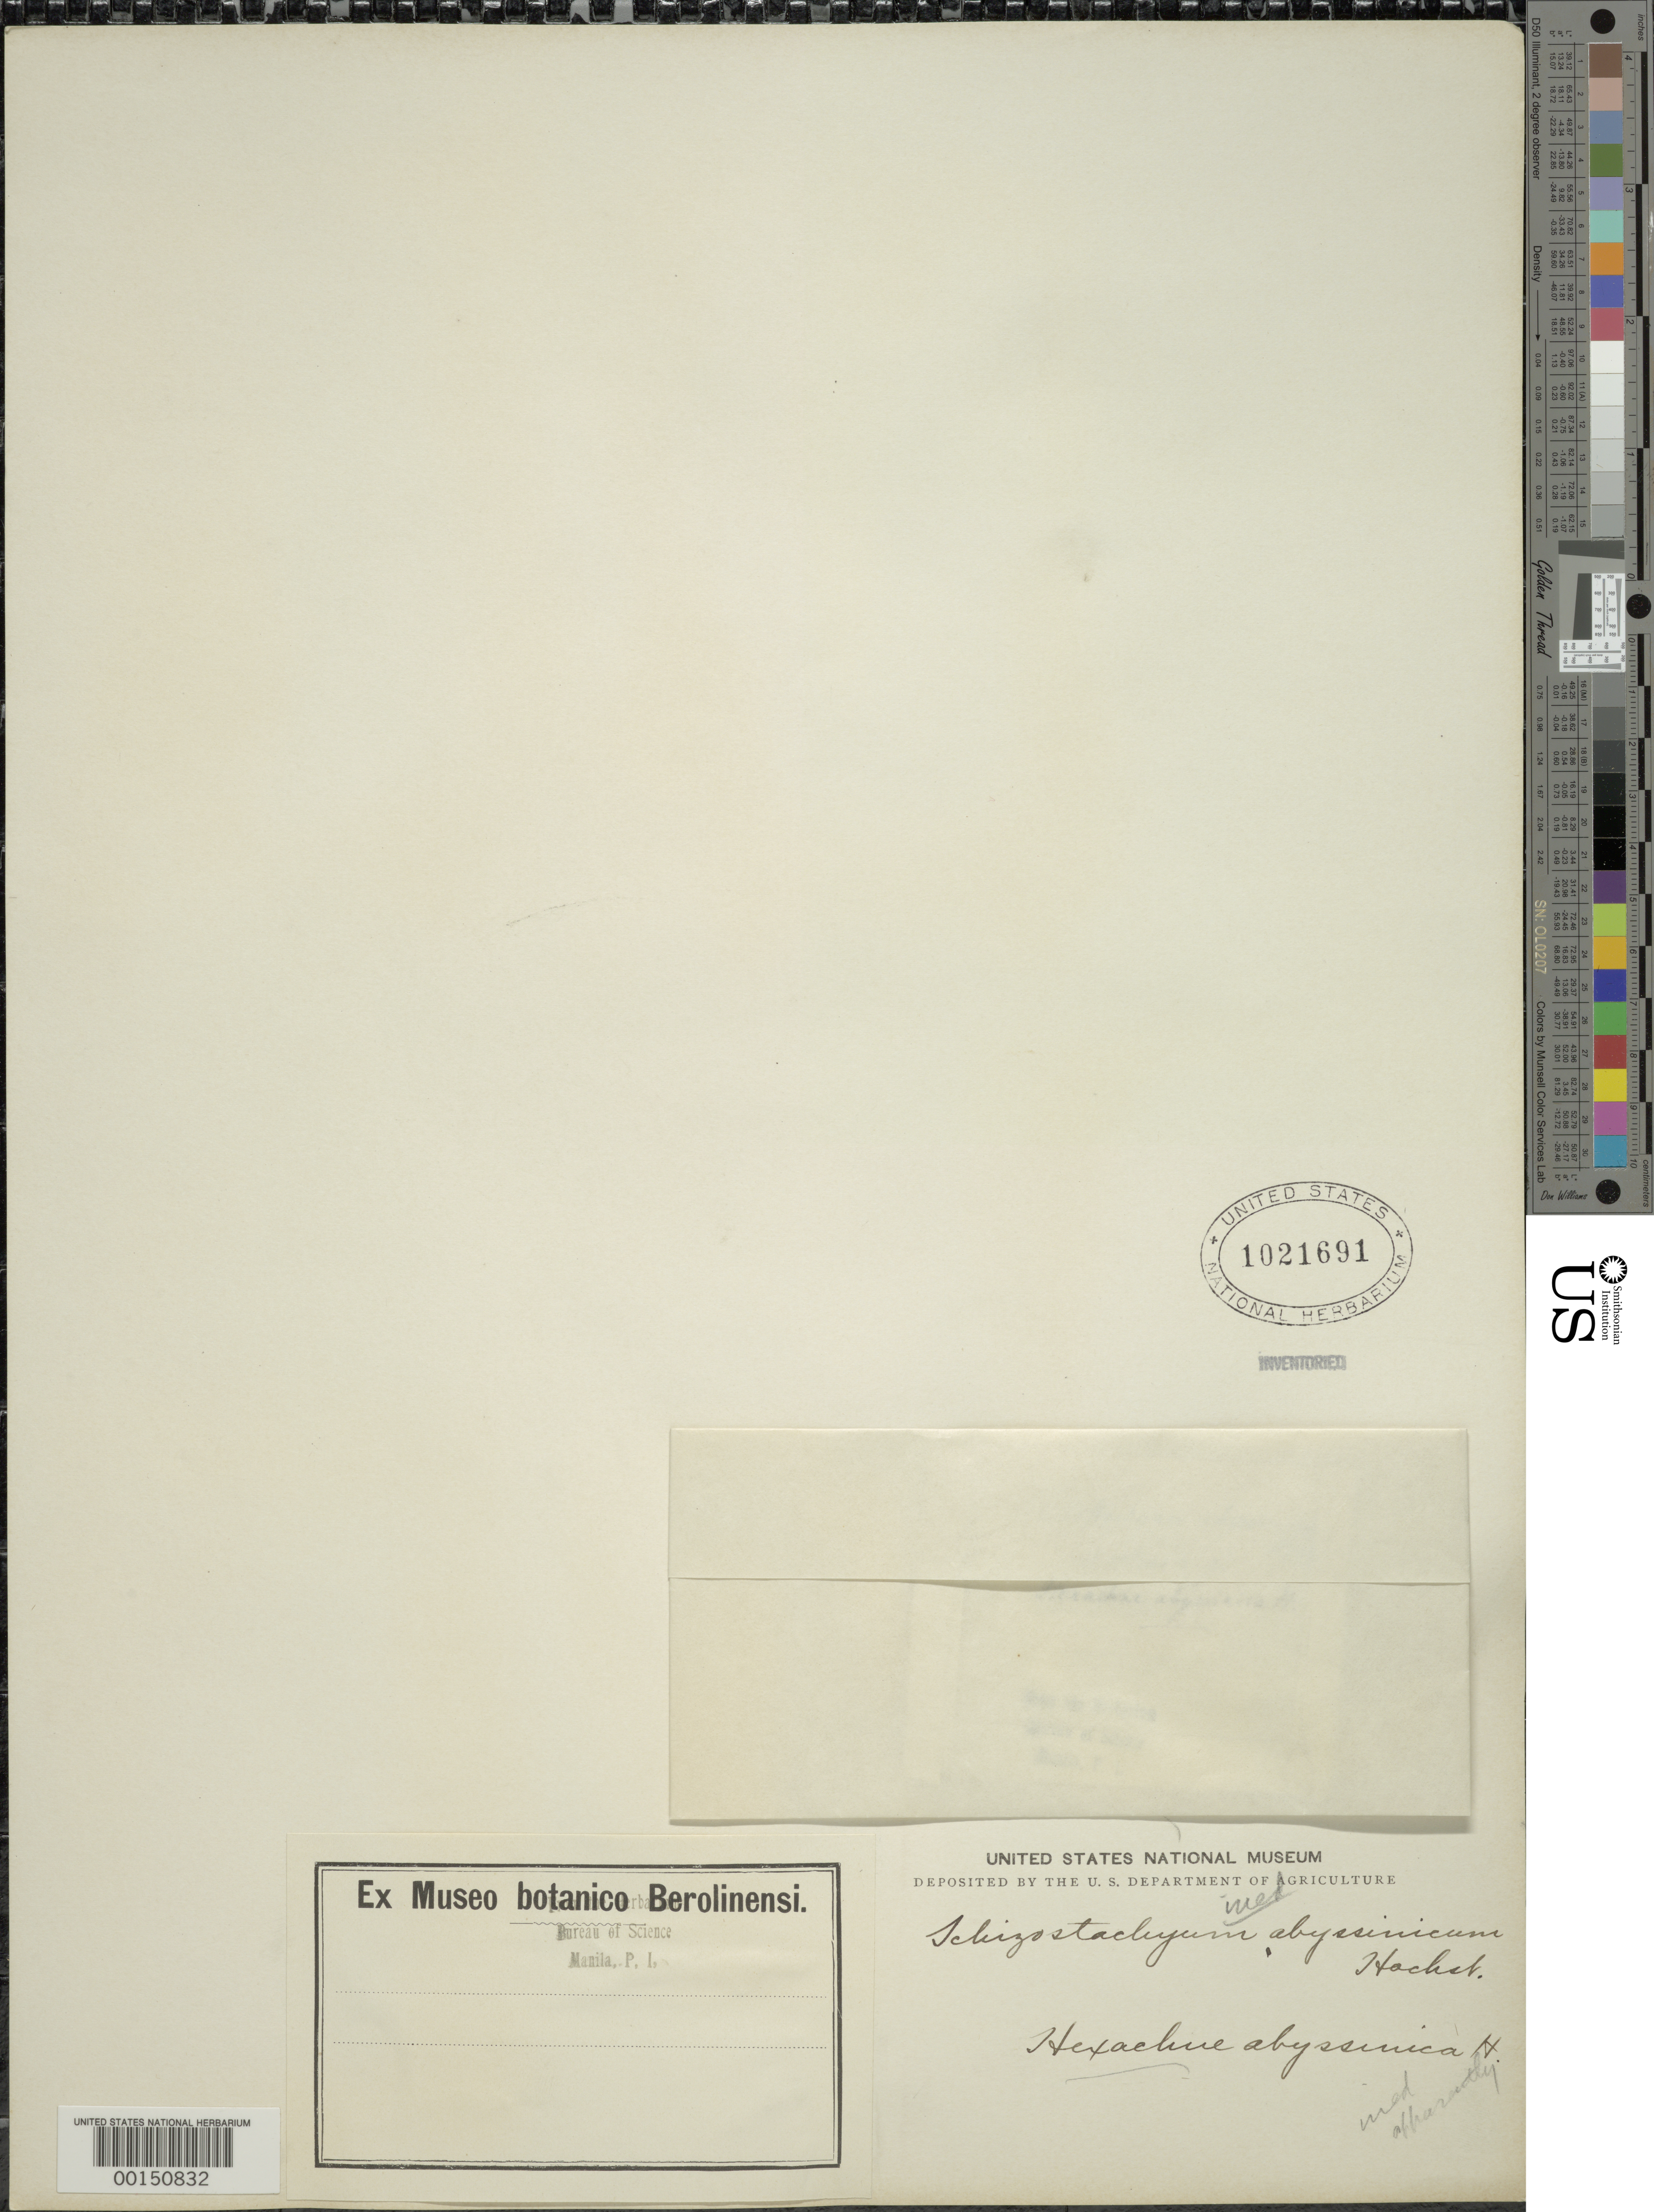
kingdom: Plantae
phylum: Tracheophyta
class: Liliopsida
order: Poales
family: Poaceae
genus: Oxytenanthera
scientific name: Oxytenanthera abyssinica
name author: (A. Rich.) Munro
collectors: J. Rose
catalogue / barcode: US 1021691